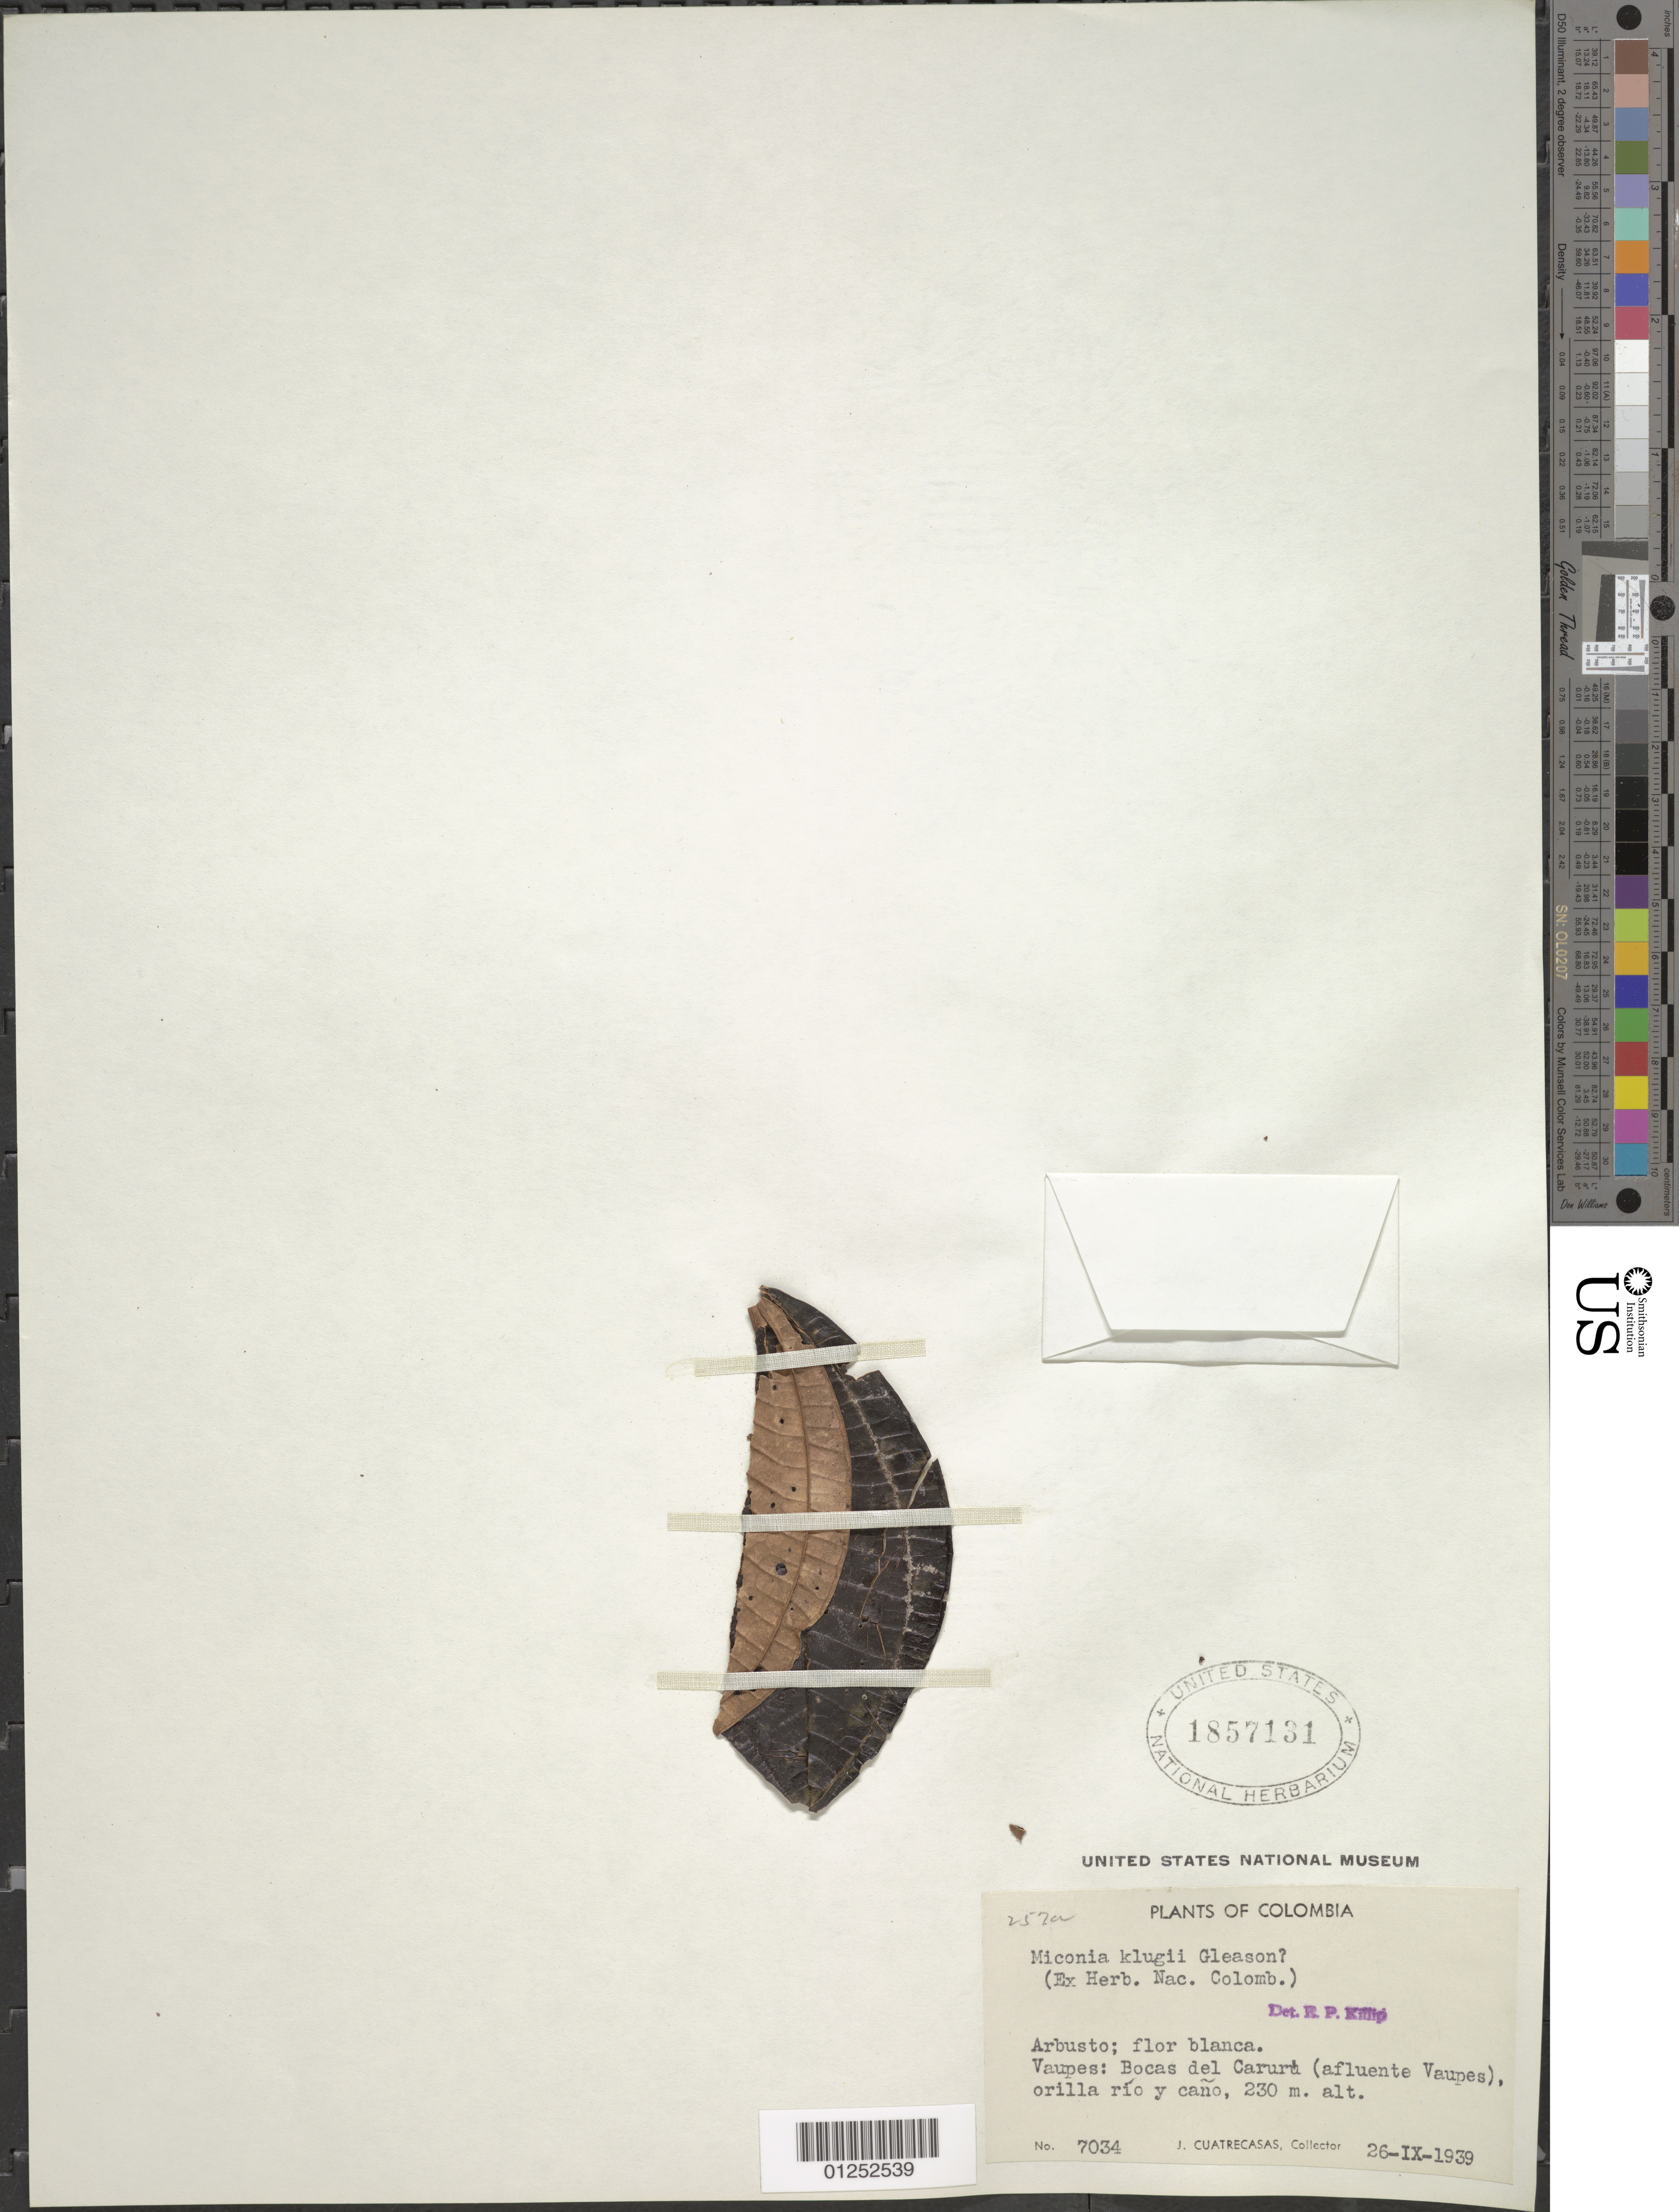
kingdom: Plantae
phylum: Tracheophyta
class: Magnoliopsida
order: Myrtales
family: Melastomataceae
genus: Miconia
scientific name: Miconia klugii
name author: Gleason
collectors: J. Cuatrecasas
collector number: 7034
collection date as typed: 26 Sep 1939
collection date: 1939-09-26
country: Colombia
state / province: Vaupés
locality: Bocas del Caruru, (afluente Vaupes) orilla rio y cano.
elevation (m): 230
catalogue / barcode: US 1857131